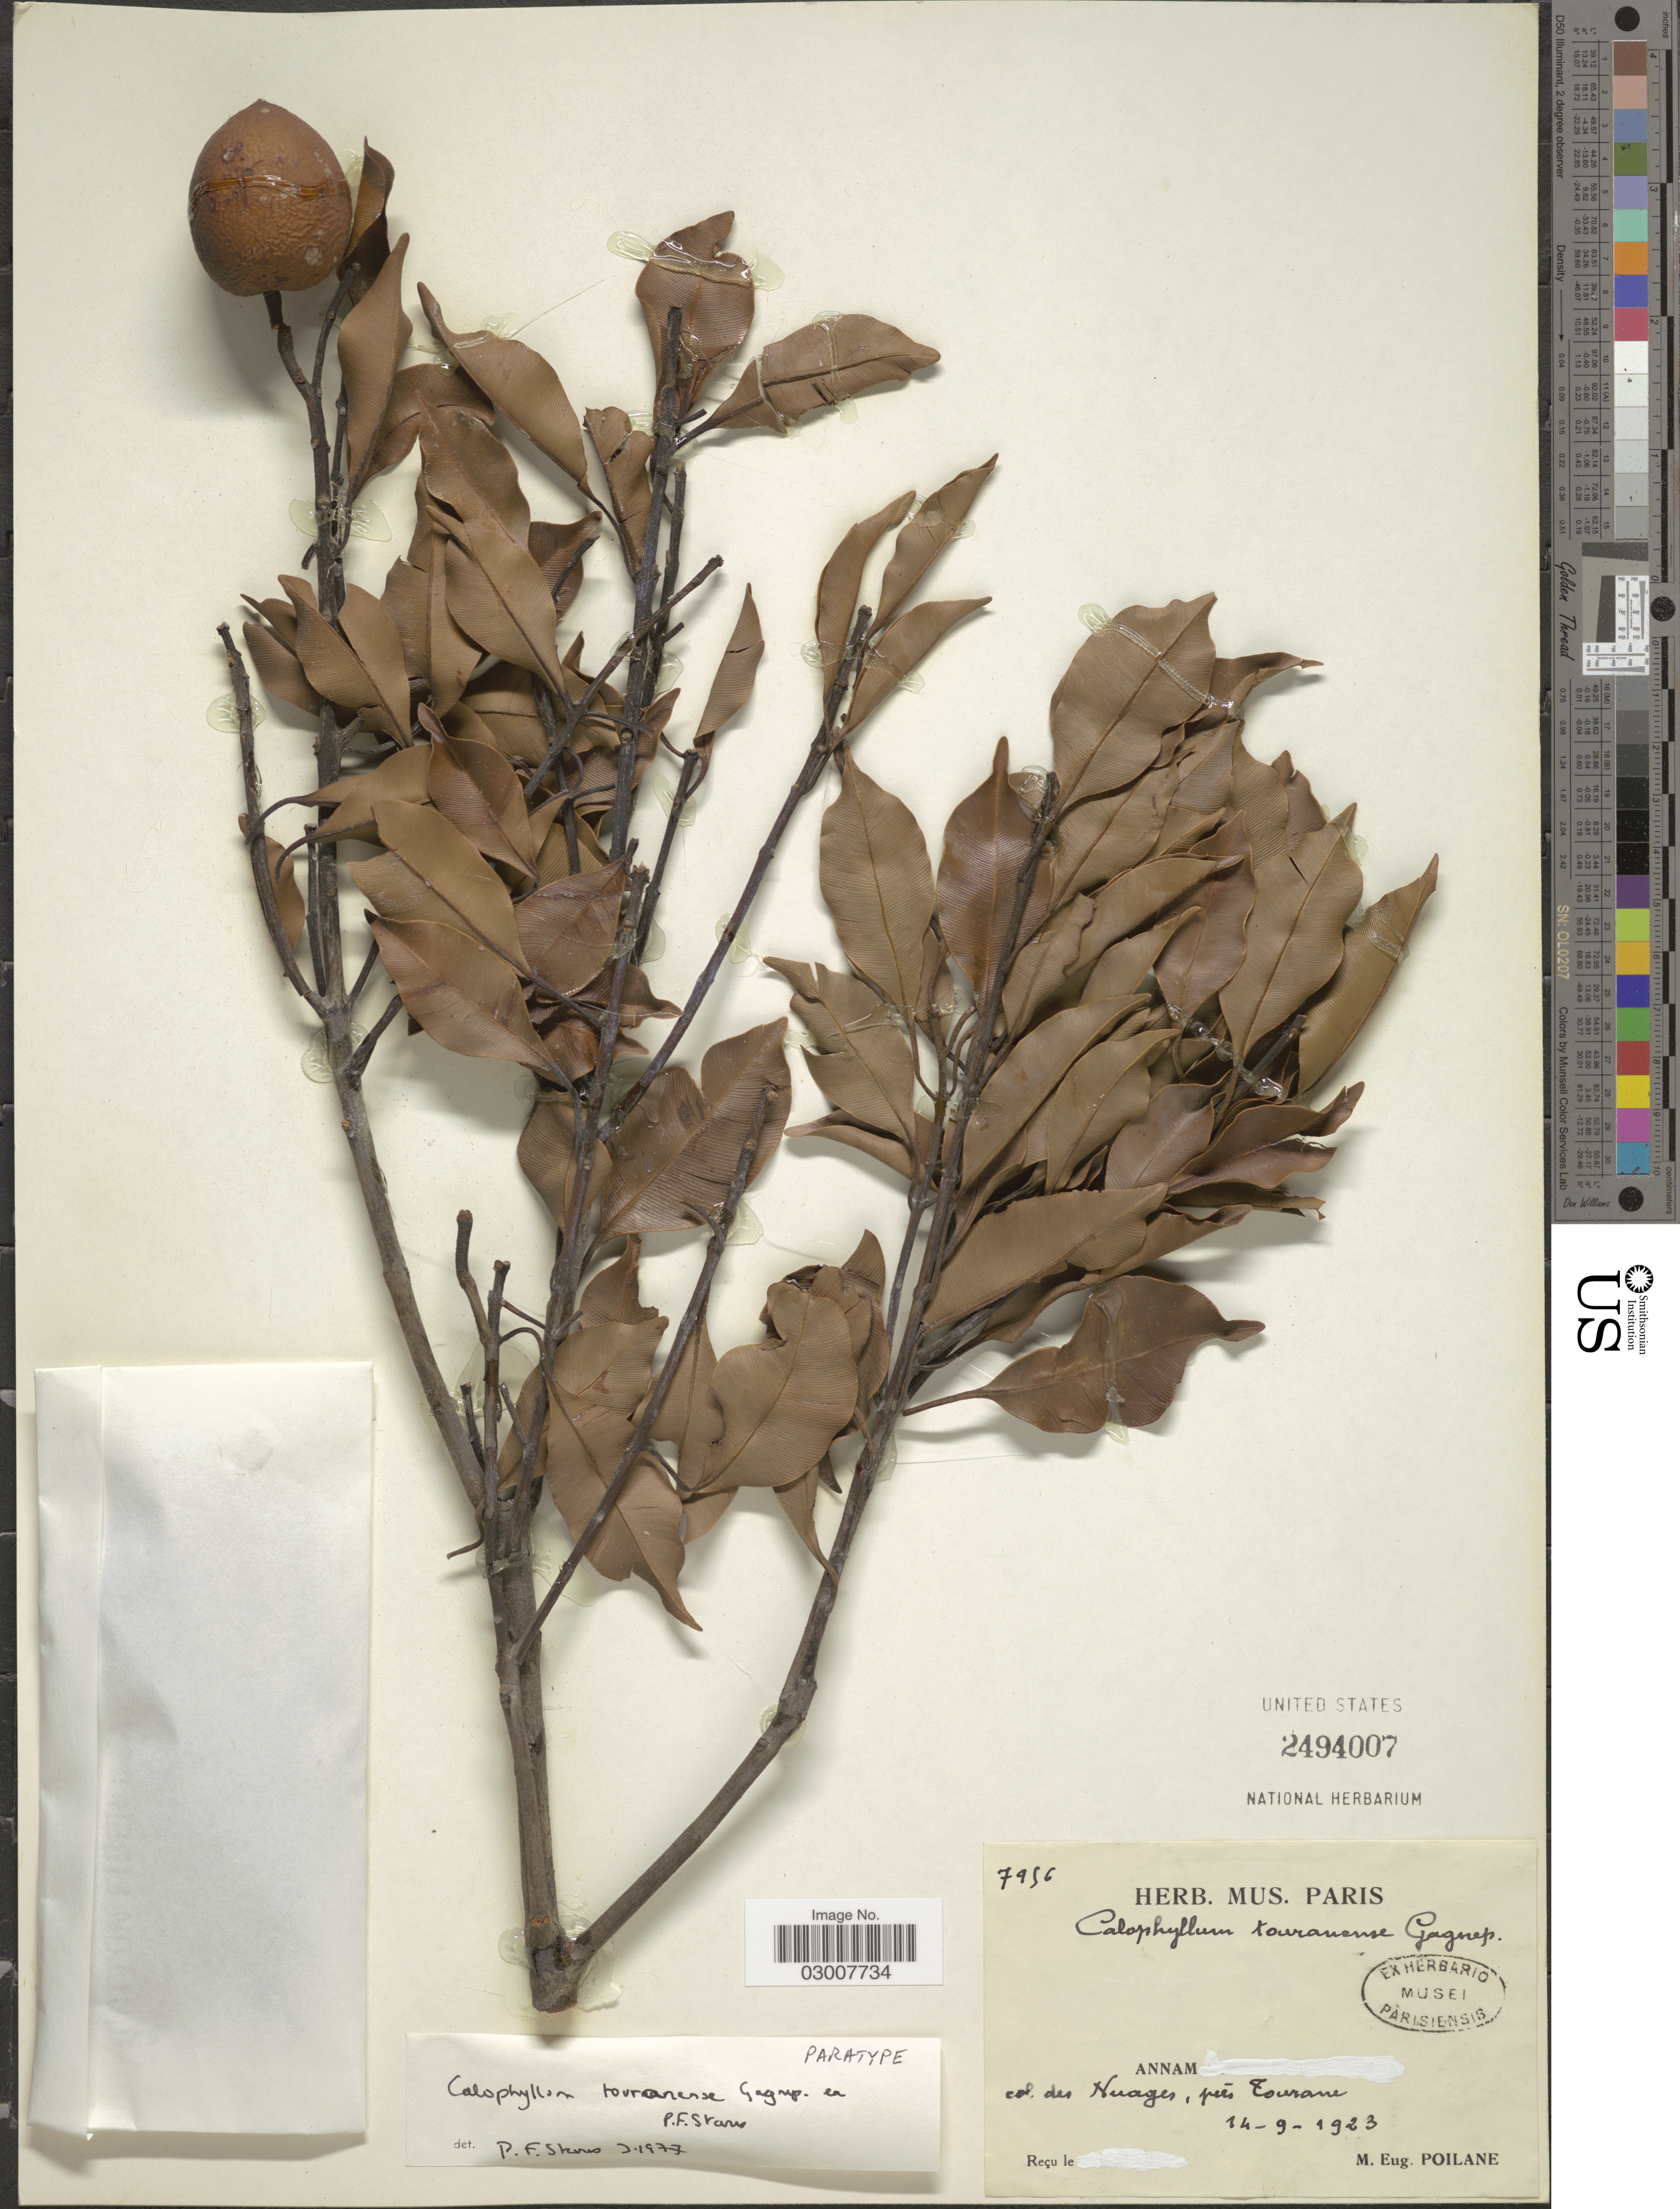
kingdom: Plantae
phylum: Tracheophyta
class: Magnoliopsida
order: Malpighiales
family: Calophyllaceae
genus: Calophyllum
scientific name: Calophyllum tournanense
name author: Gagnep. ex P.F. Stevens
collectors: E. Poilane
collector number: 7956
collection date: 1923-09-14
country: Vietnam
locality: Annam. Nuages, près Tourane.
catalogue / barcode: US 2494007